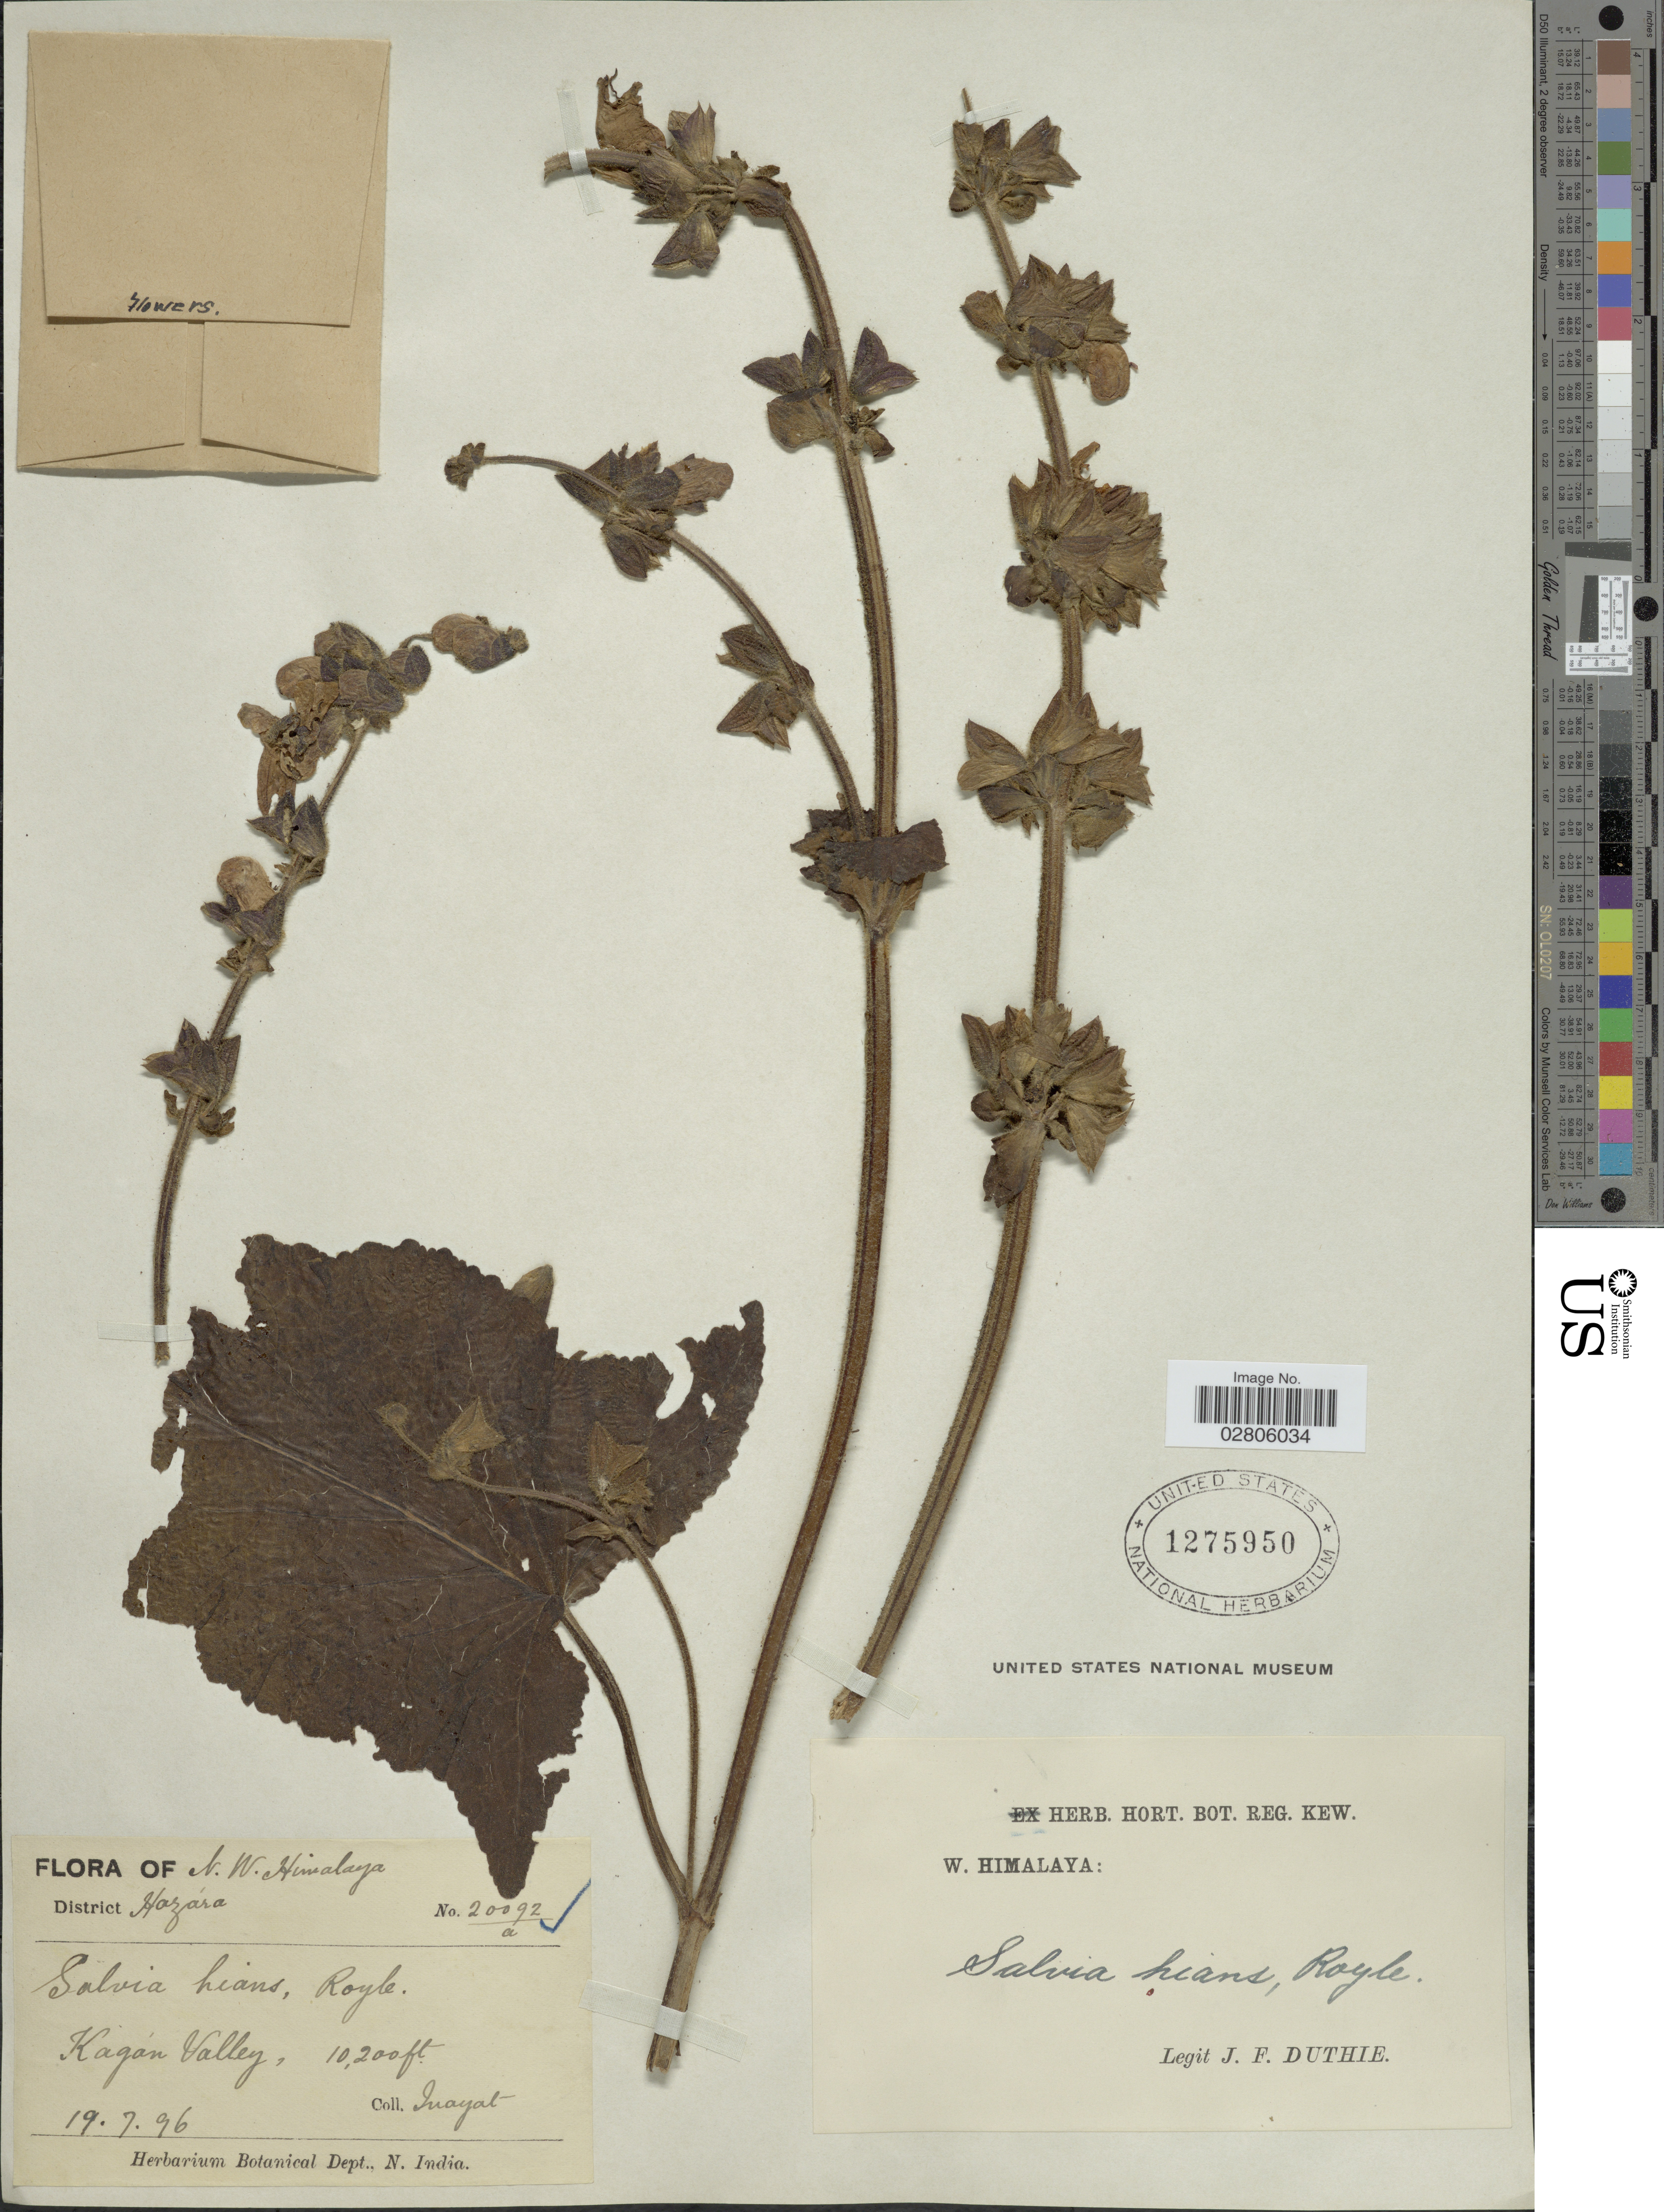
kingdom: Plantae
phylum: Tracheophyta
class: Magnoliopsida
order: Lamiales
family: Lamiaceae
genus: Salvia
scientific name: Salvia hians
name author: Royle ex Benth.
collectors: -. Inayat & J. F. Duthie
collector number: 20092a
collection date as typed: Transcribed d/m/y: 19/7/96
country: Pakistan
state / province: Khyber Pakhtunkhwa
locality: N.W. Himalaya, District Hazára, Kagan Valley.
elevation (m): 3109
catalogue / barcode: US 1275950